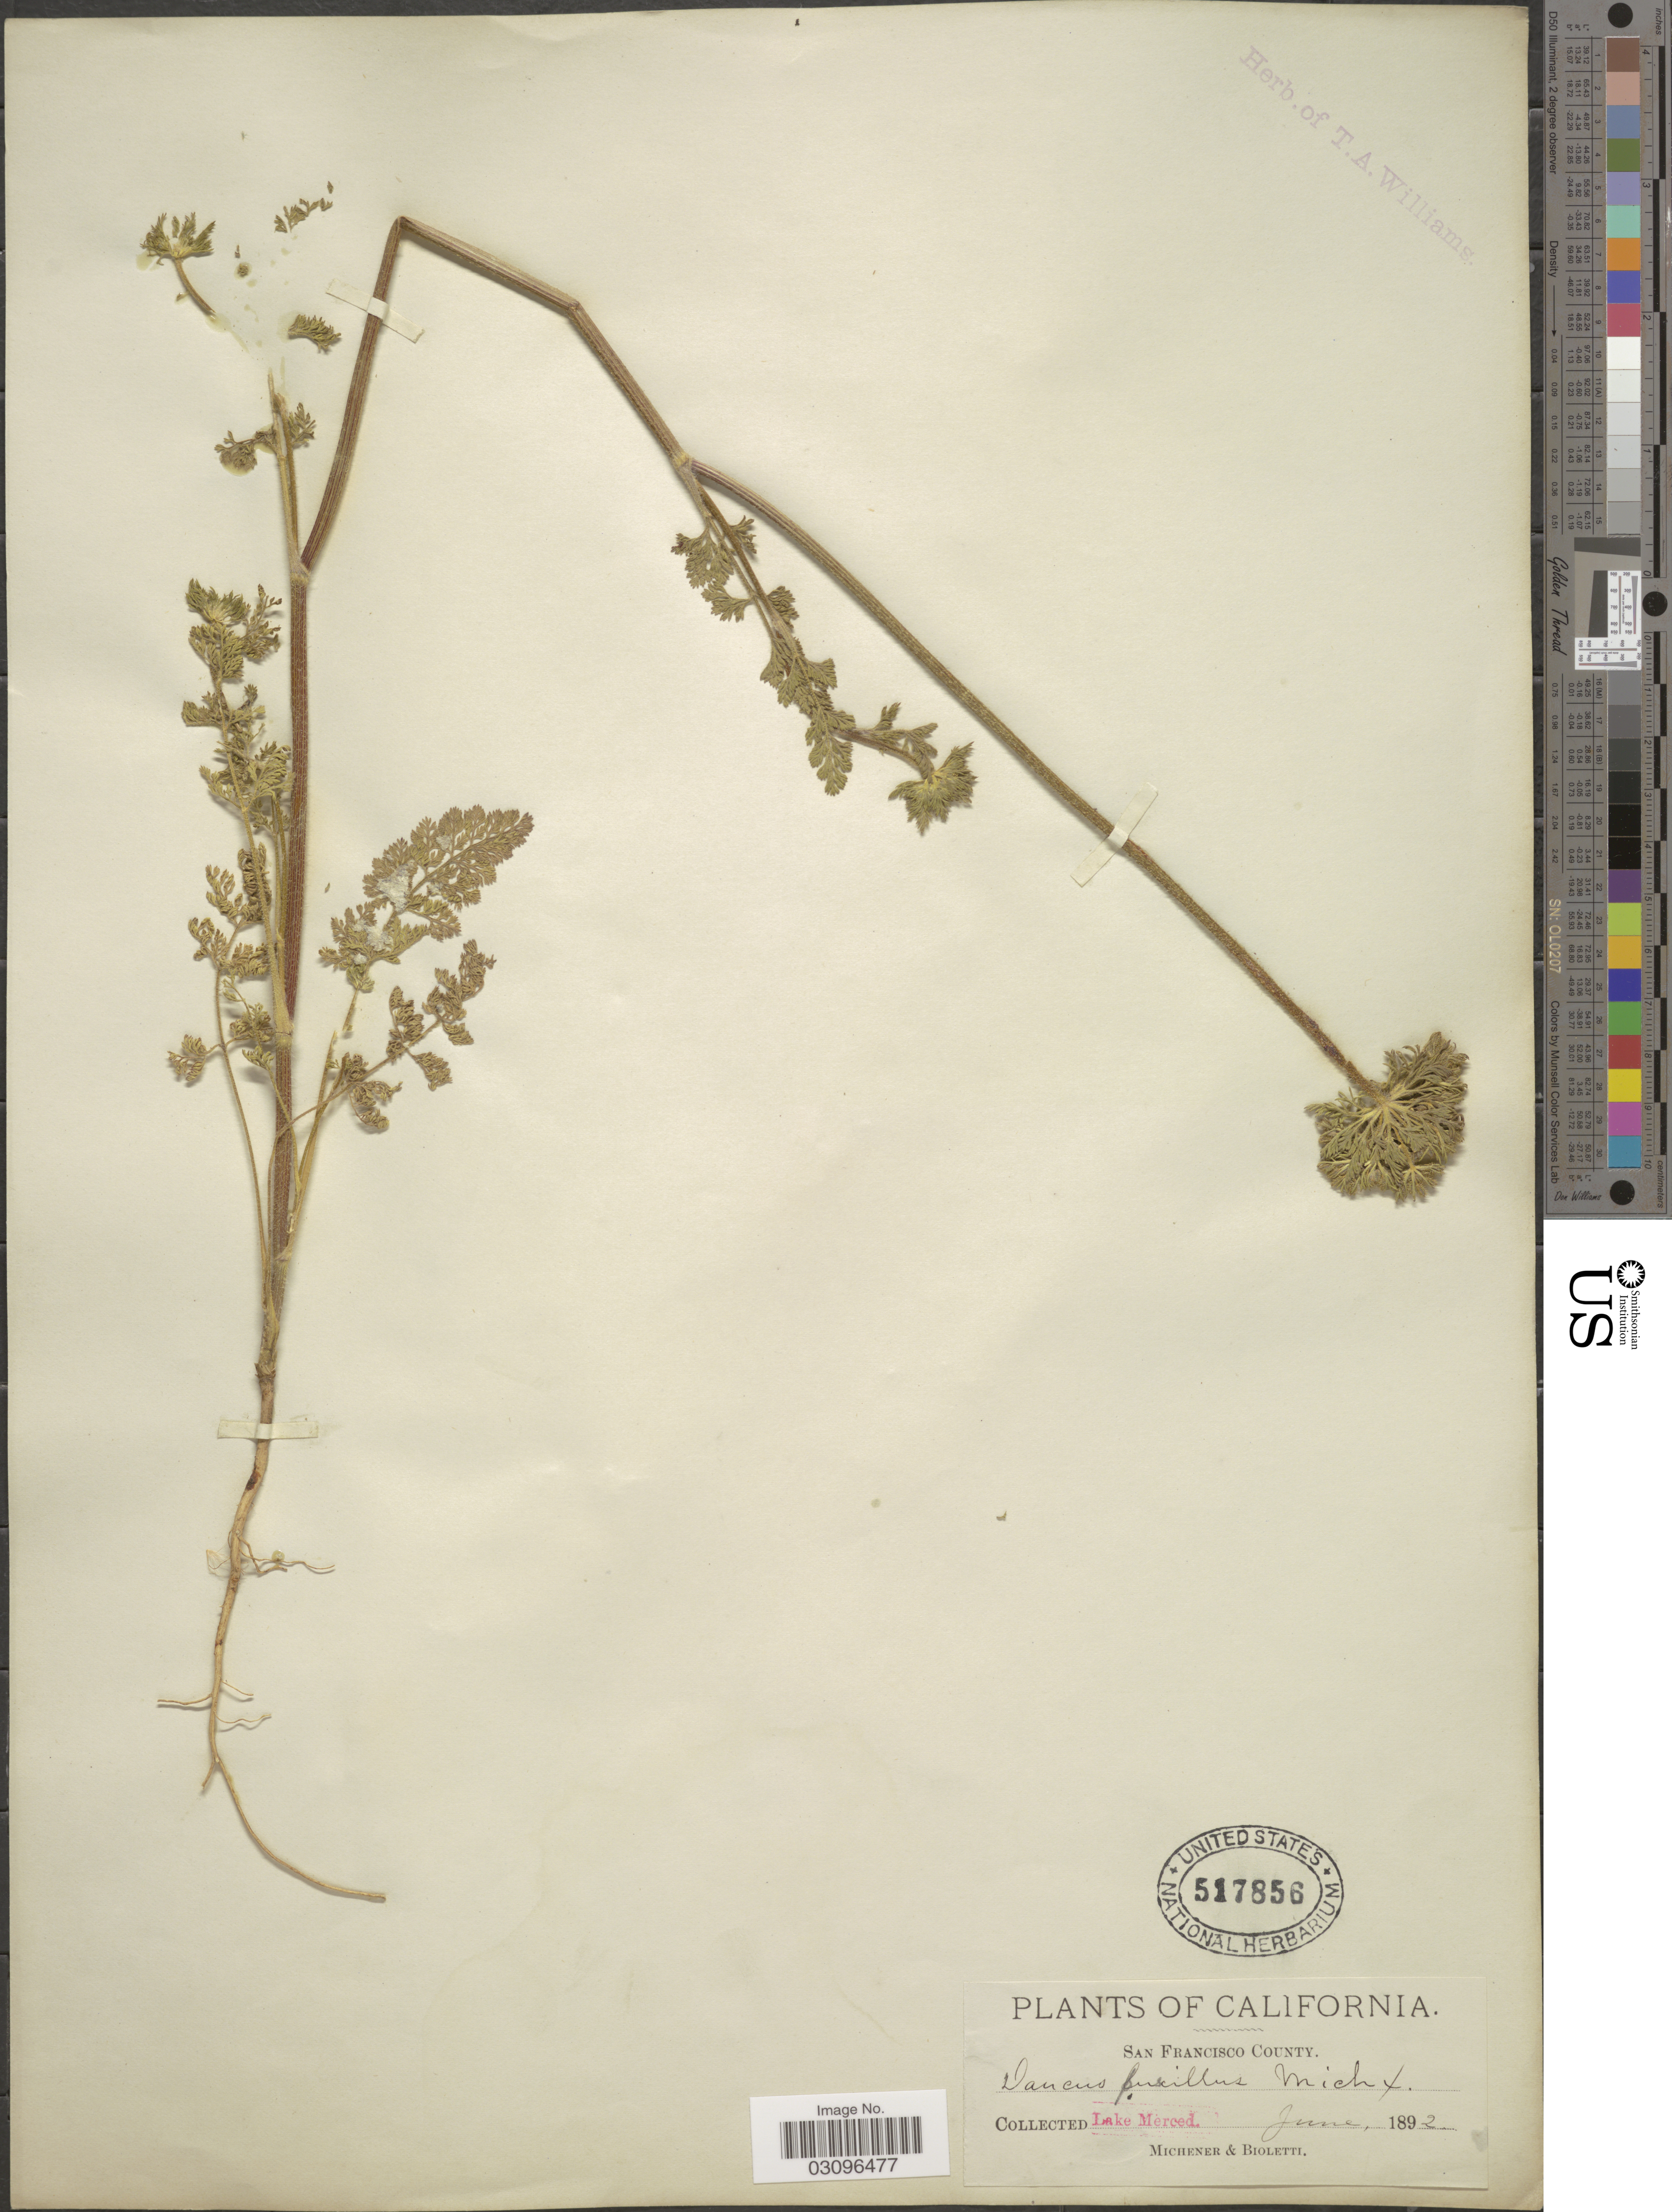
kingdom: Plantae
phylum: Tracheophyta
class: Magnoliopsida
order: Apiales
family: Apiaceae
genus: Daucus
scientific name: Daucus pusillus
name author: Michx.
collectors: -. Michener & -- Bioletti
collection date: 1892-06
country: United States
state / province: California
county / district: San Francisco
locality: San Francisco County. Lake Merced.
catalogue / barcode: US 517856